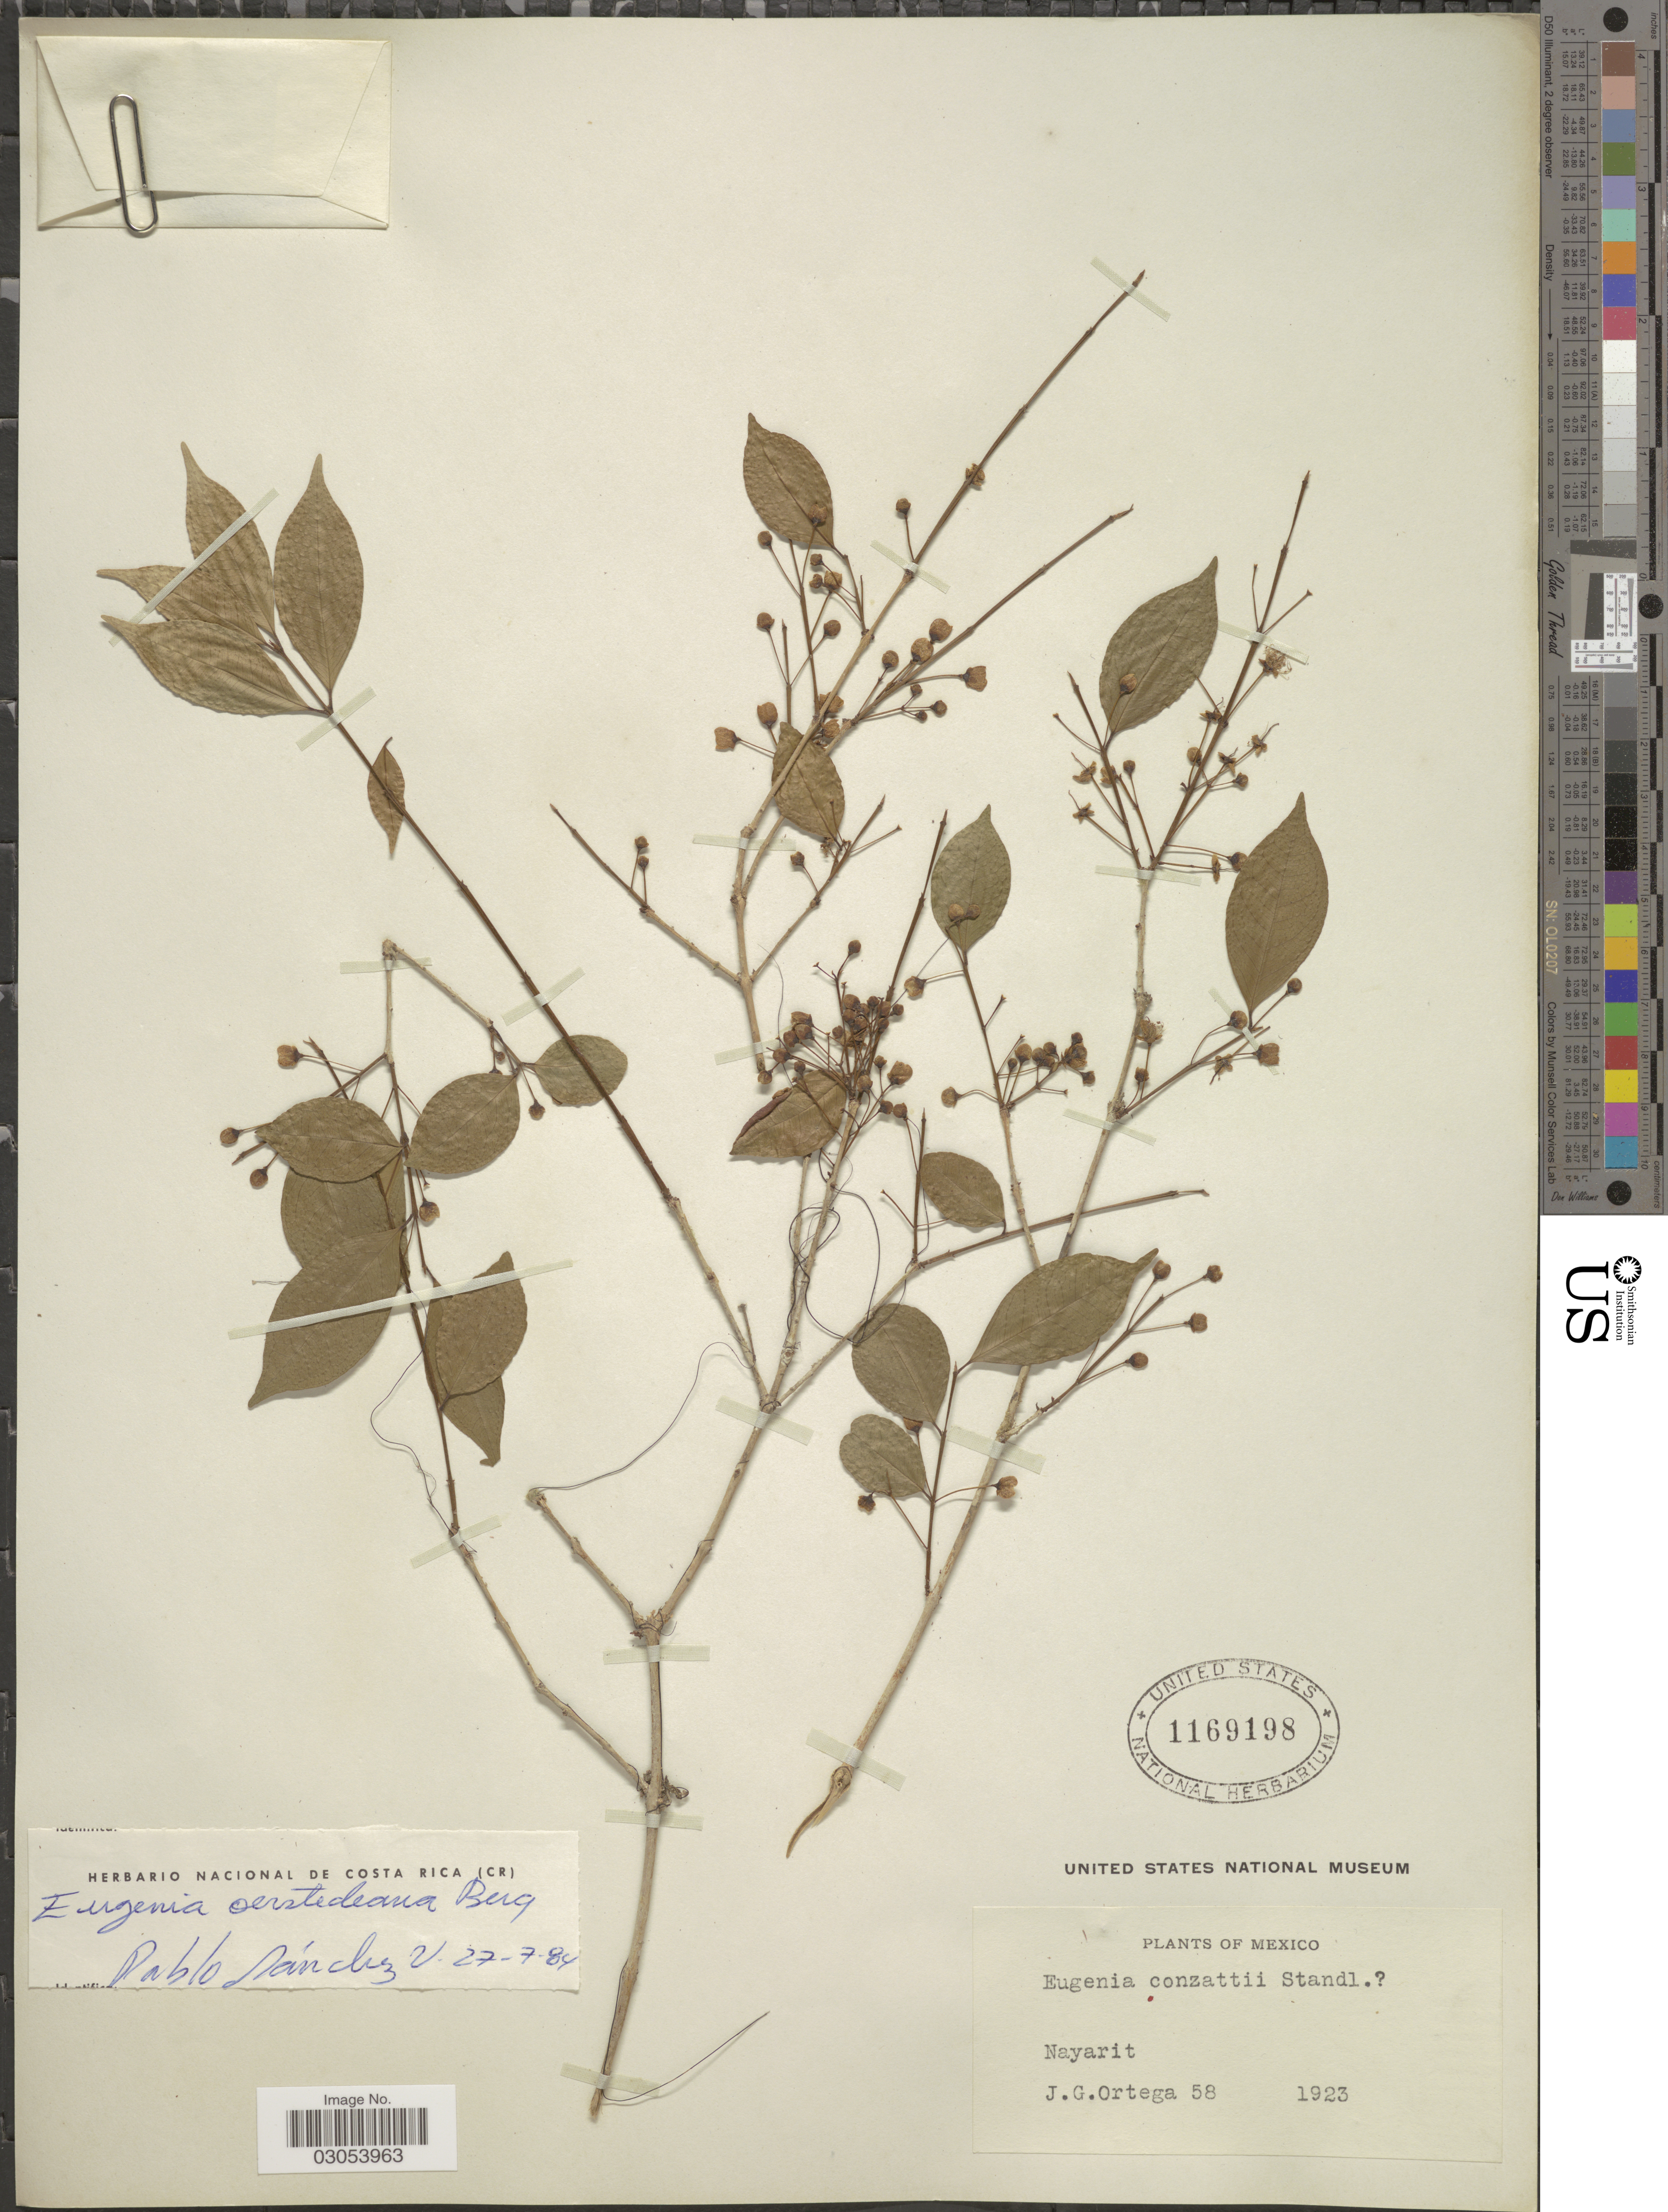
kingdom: Plantae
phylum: Tracheophyta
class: Magnoliopsida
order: Myrtales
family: Myrtaceae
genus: Eugenia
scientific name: Eugenia oerstediana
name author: O. Berg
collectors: J. Ortega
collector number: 58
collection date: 1923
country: Mexico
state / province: Nayarit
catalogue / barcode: US 1169198